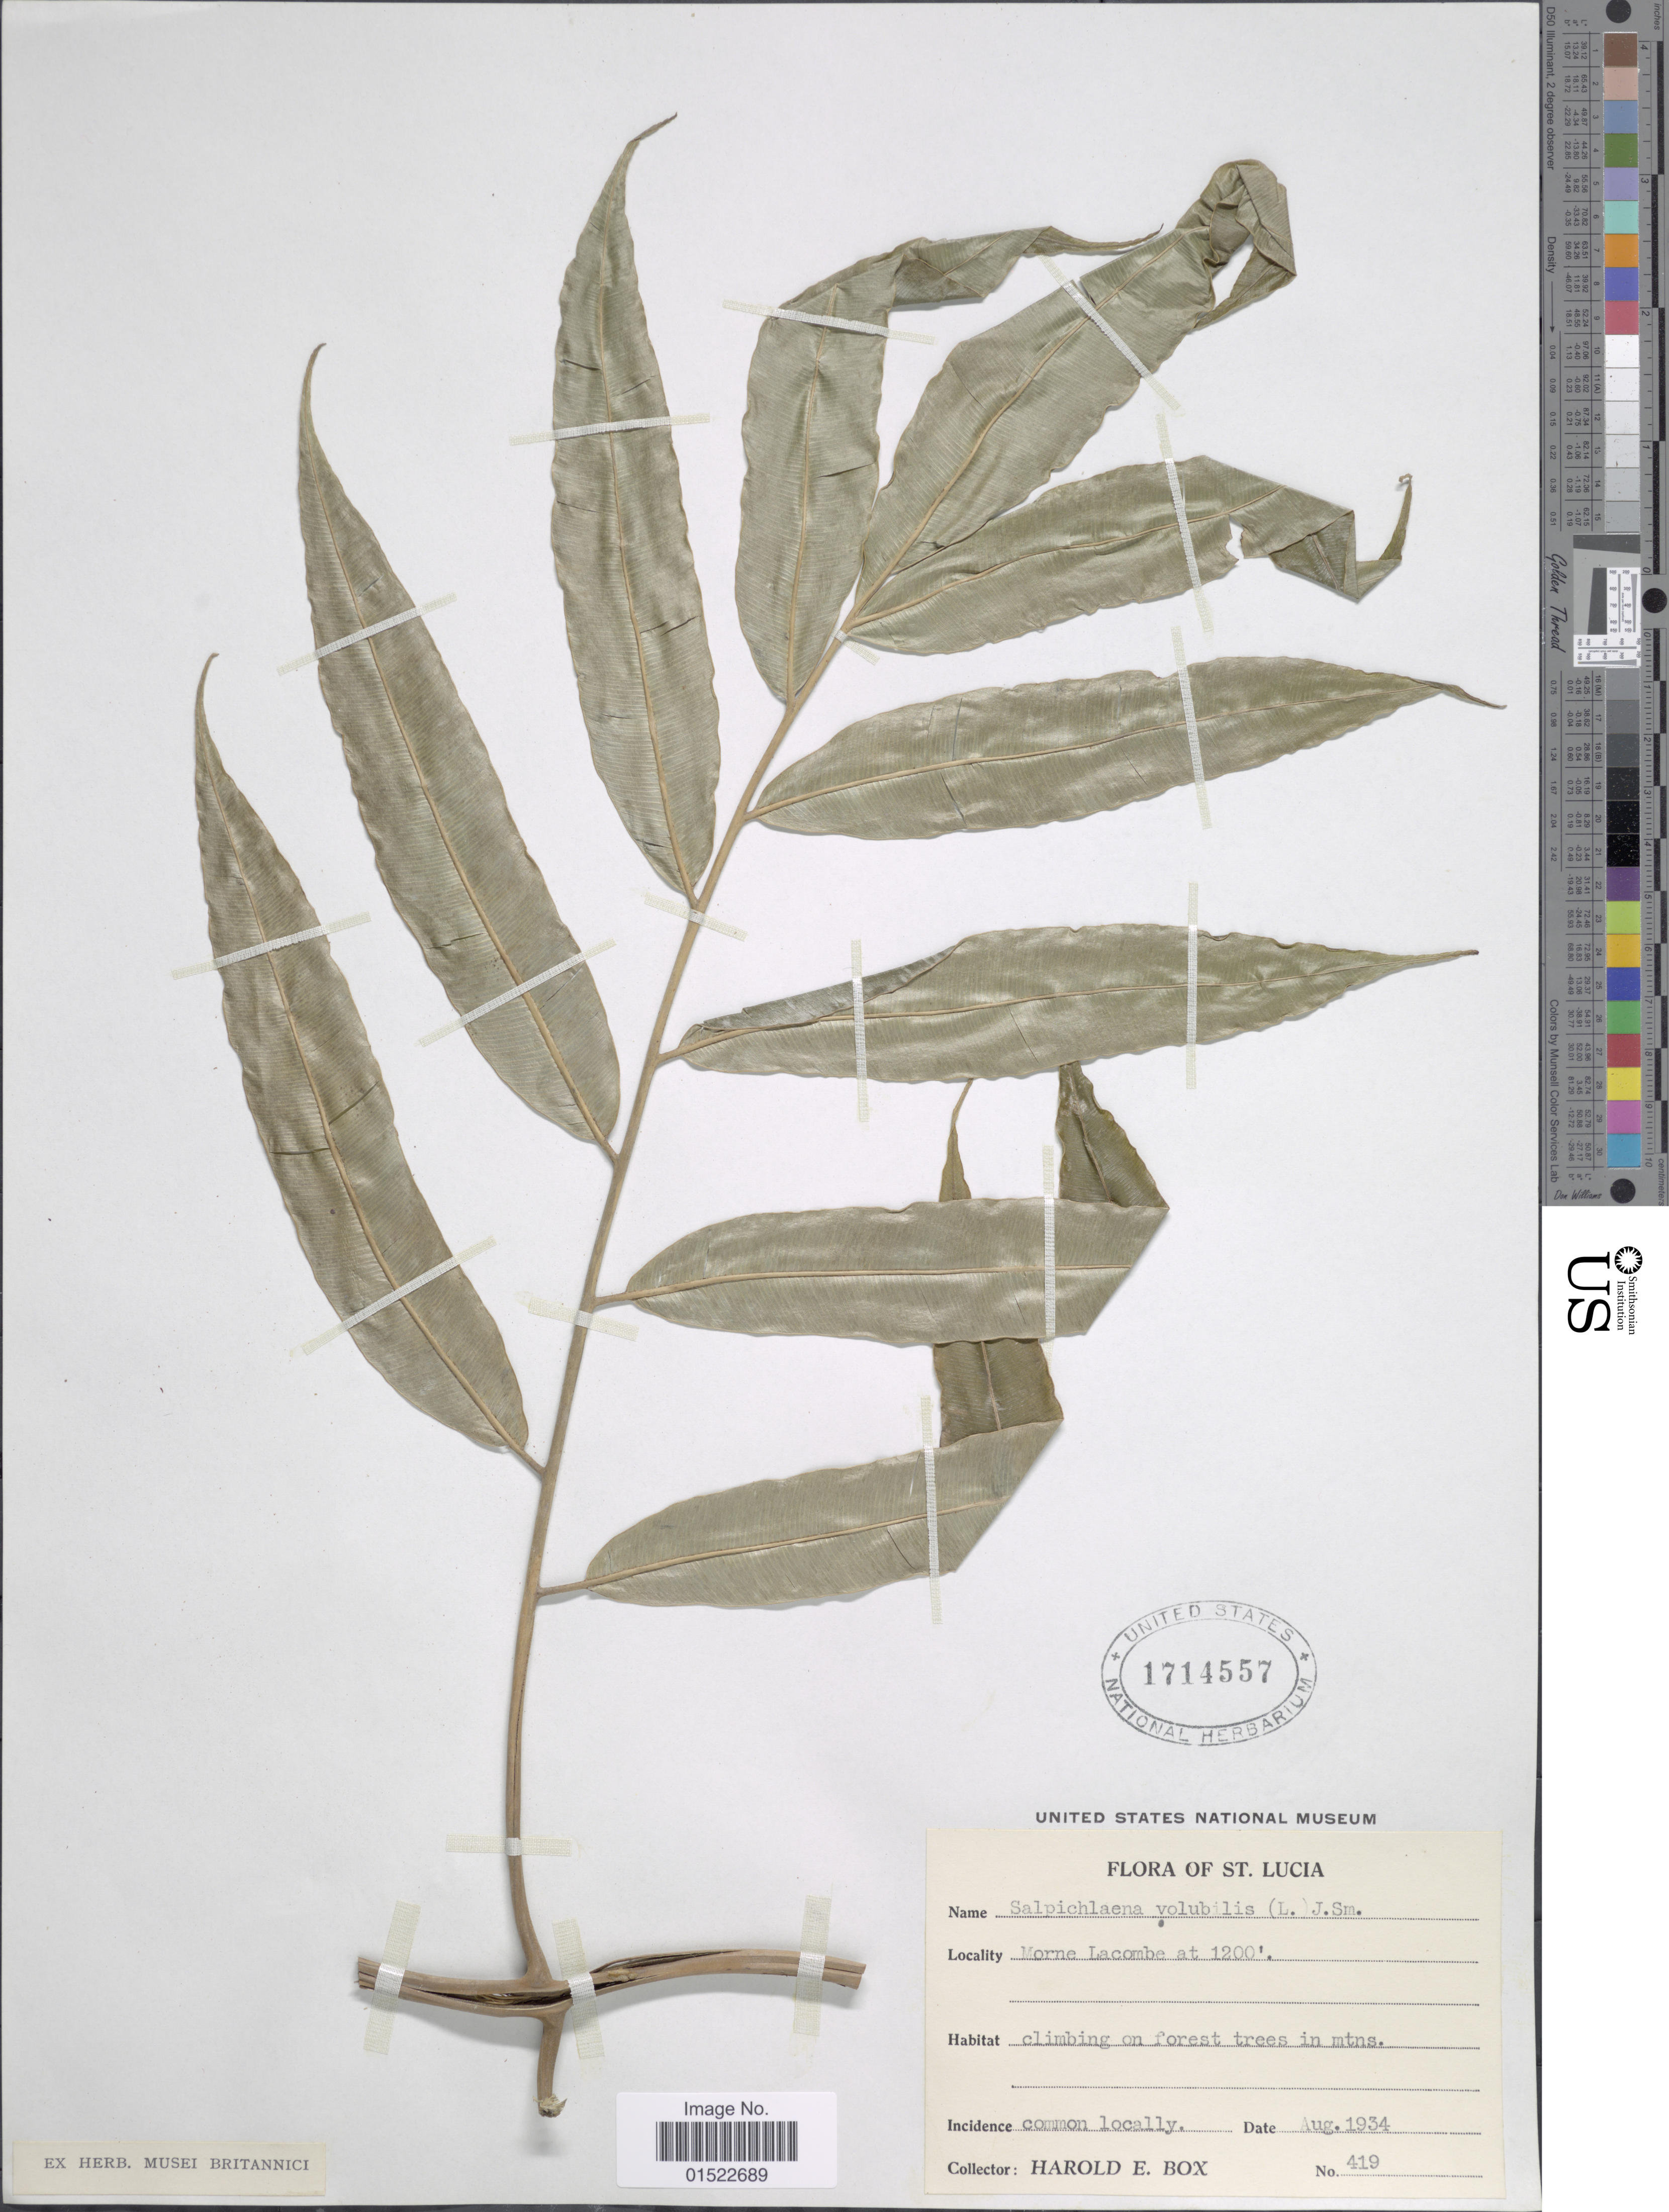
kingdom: Plantae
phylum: Tracheophyta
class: Polypodiopsida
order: Polypodiales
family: Blechnaceae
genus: Salpichlaena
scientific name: Salpichlaena volubilis subsp. volubilis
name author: (Kaulf.) J. Sm.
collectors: H. E. Box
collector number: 419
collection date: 1934-08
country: St. Lucia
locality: Morne Lacombe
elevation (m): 366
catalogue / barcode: US 1714557